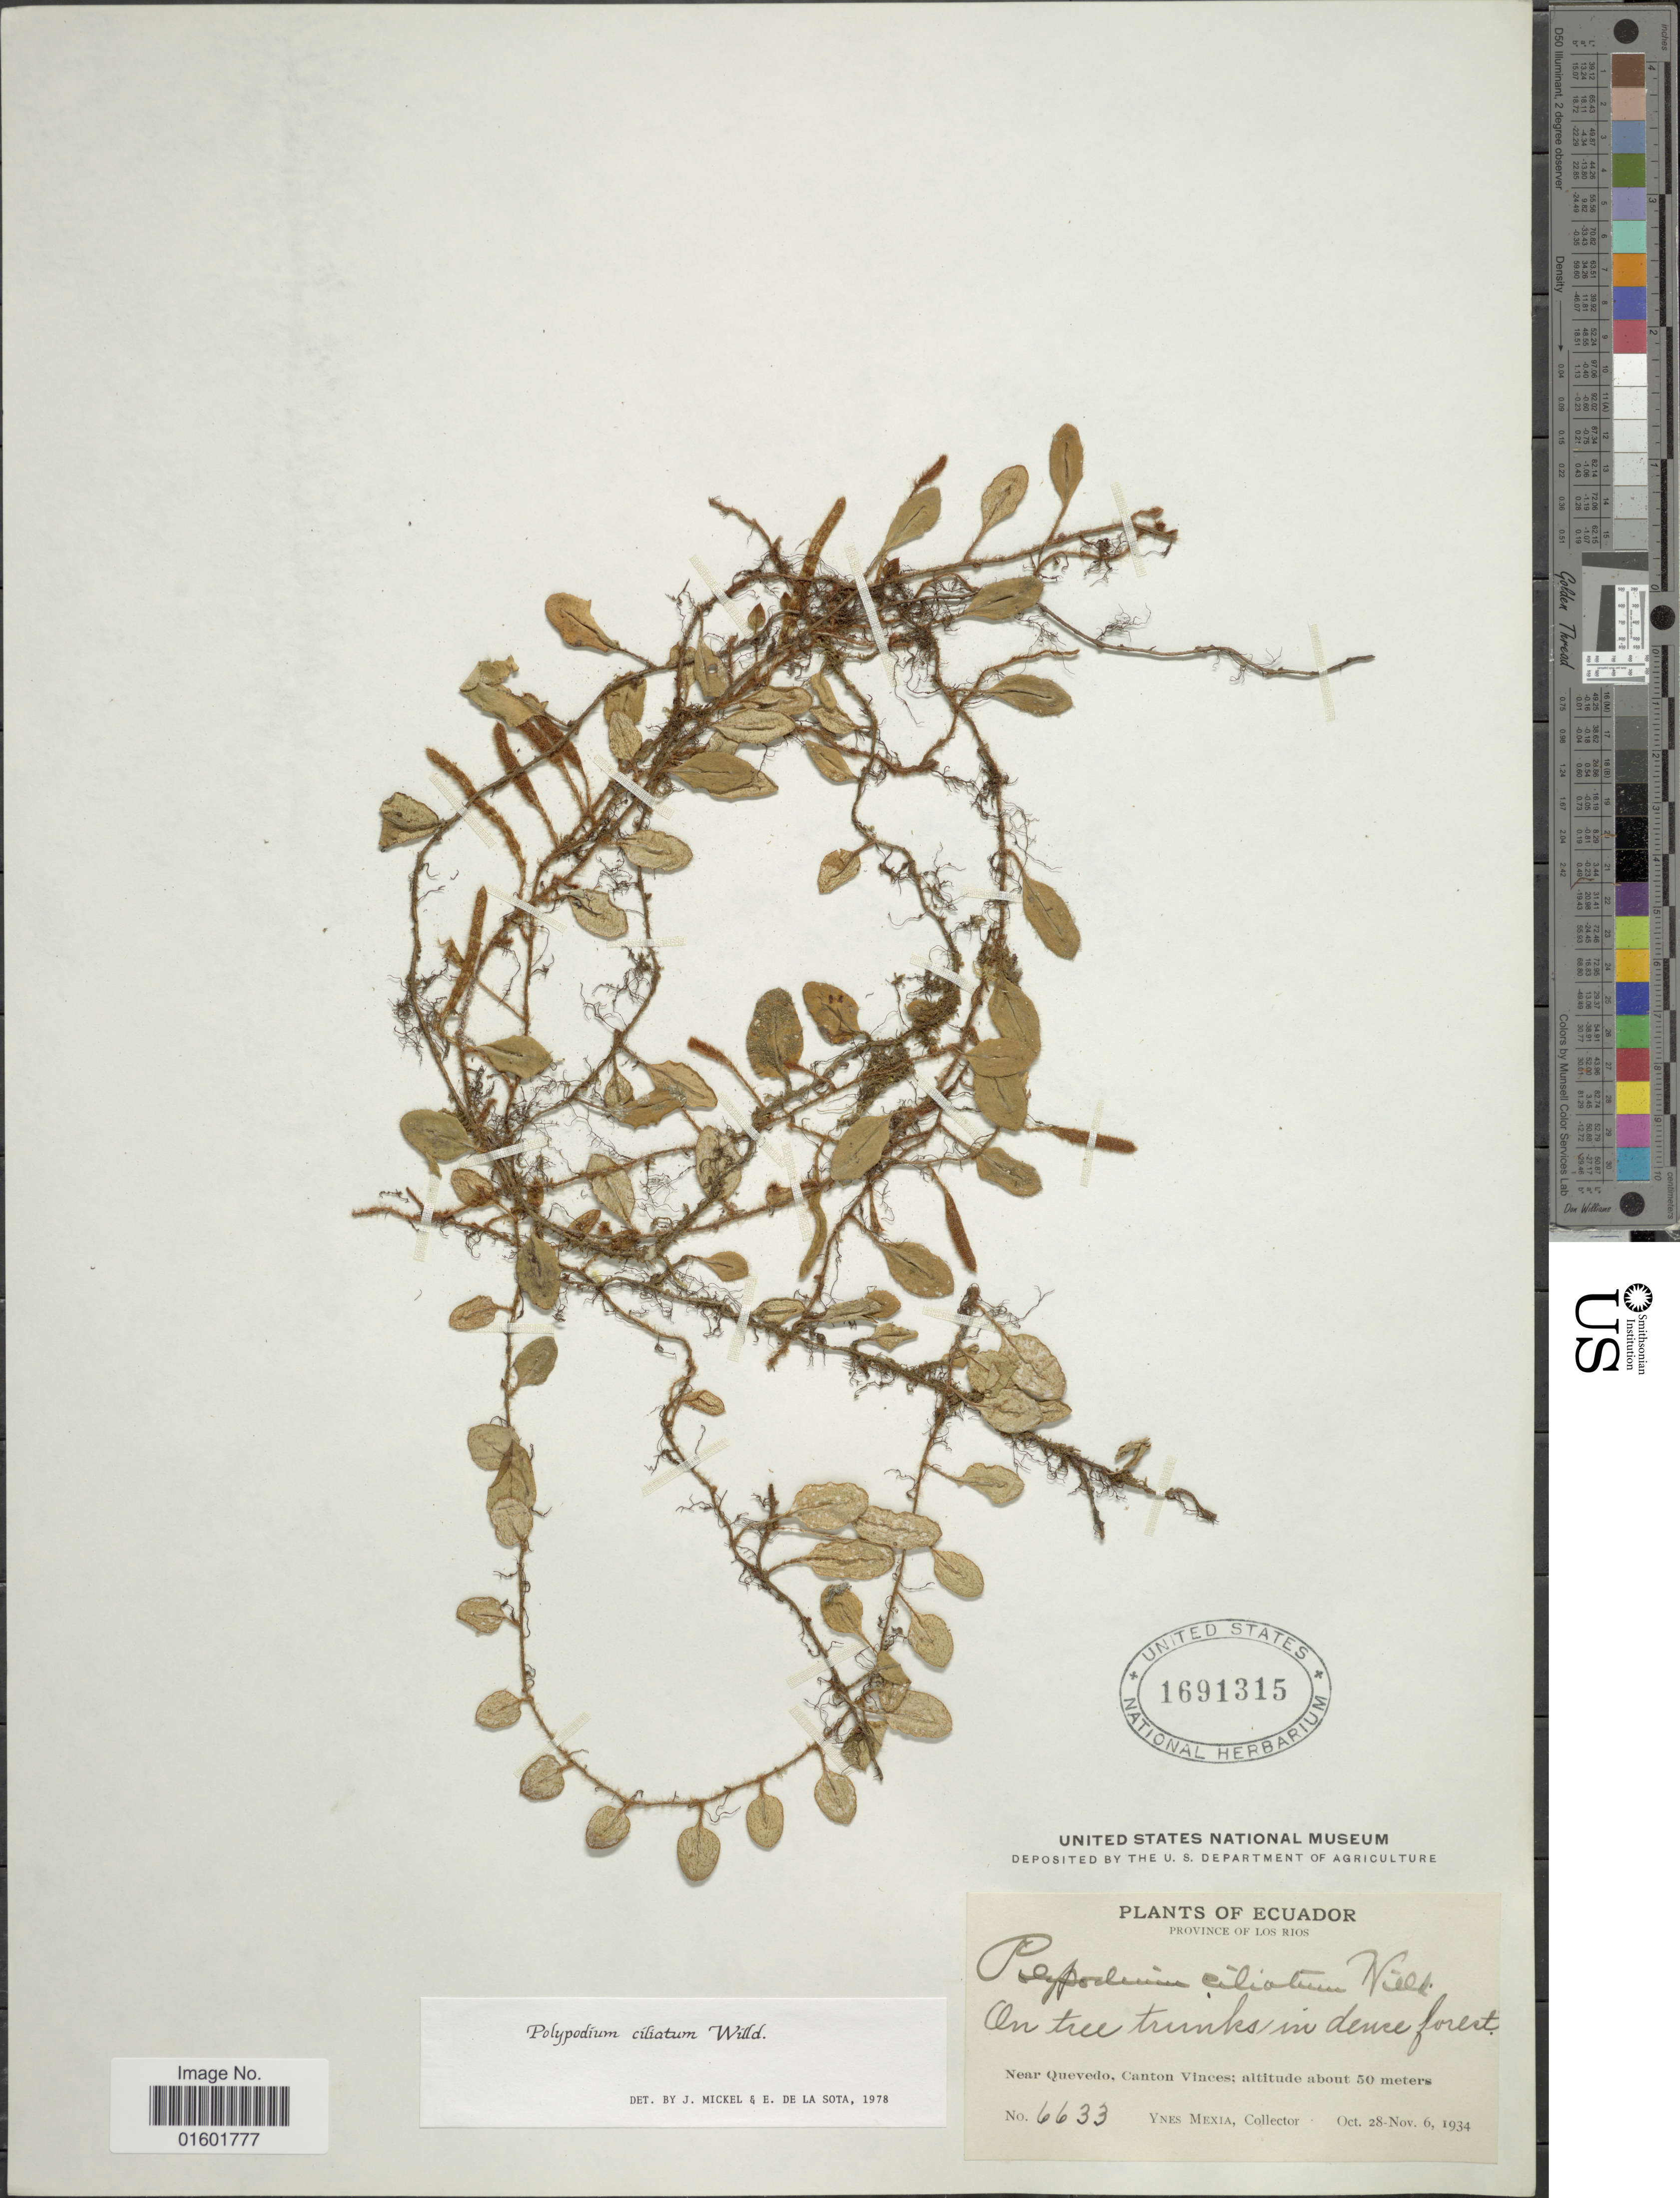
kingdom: Plantae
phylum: Tracheophyta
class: Polypodiopsida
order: Polypodiales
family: Polypodiaceae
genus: Microgramma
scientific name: Microgramma reptans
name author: (Cav.) A.R. Sm.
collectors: Y. Mexia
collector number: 6633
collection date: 1934-10-28/1934-11-06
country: Ecuador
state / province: Los Ríos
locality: Near Quevedo, Canton Vinces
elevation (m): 50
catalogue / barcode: US 1691315